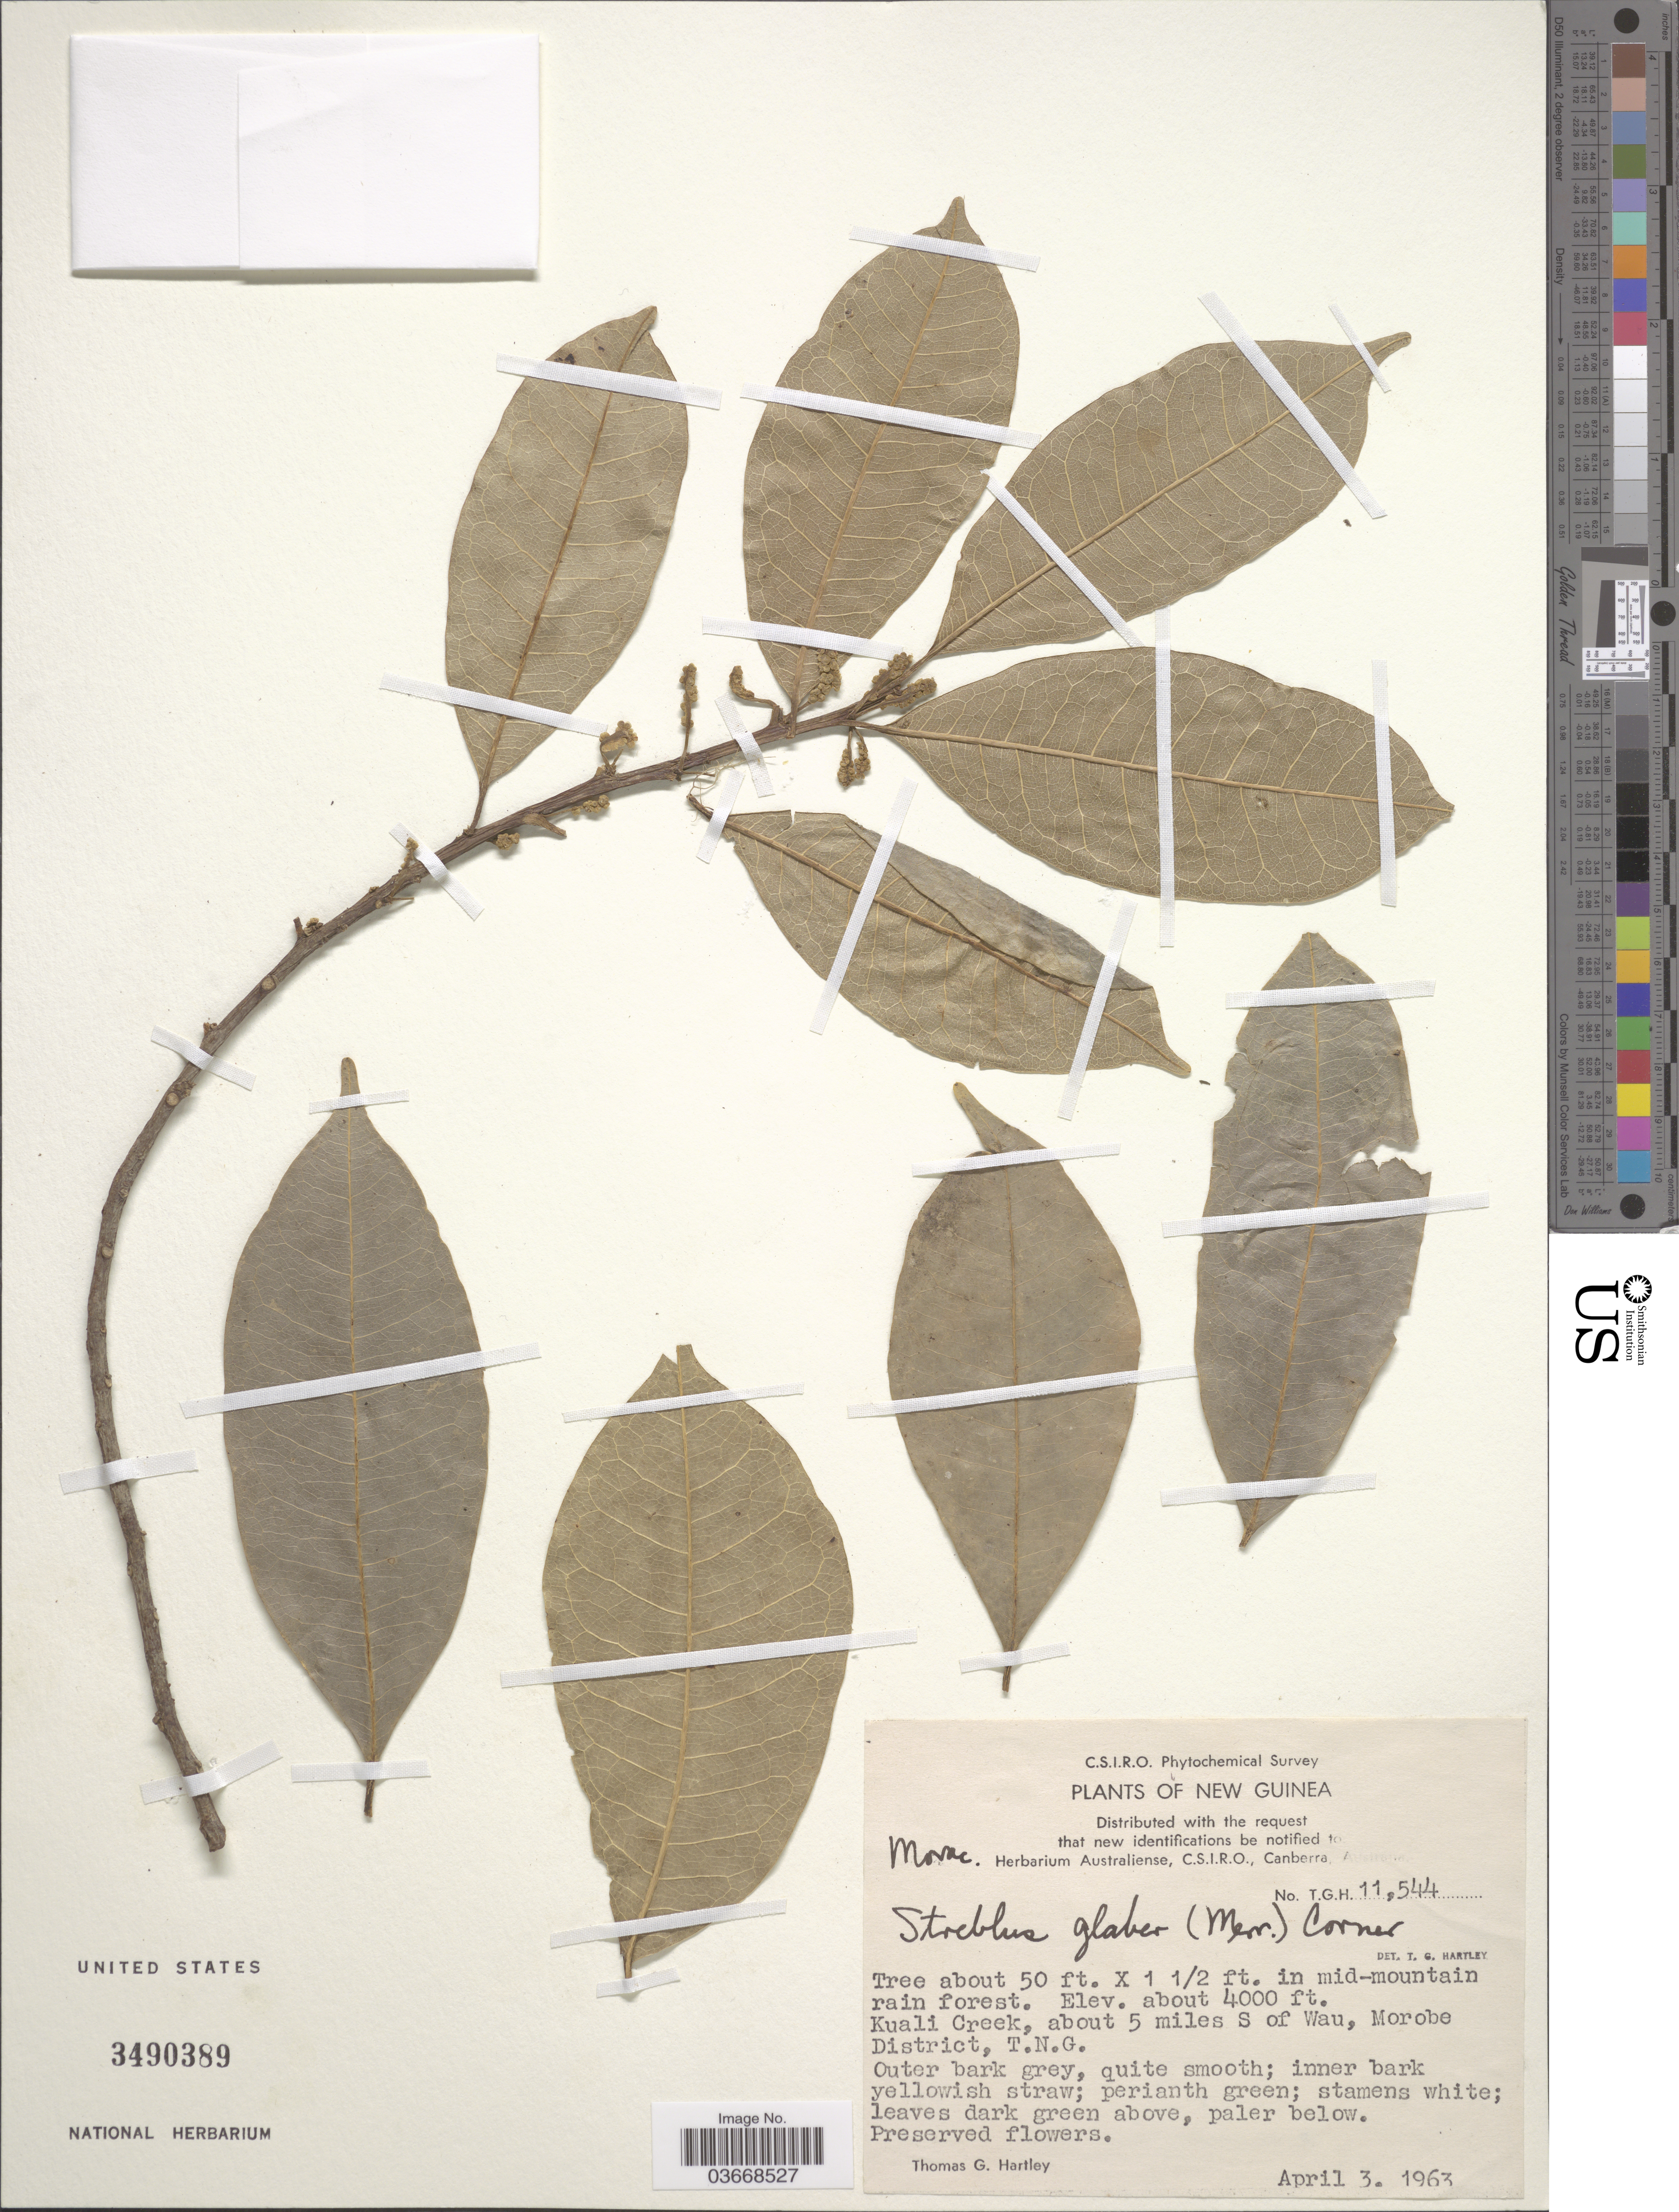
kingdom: Plantae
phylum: Tracheophyta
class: Magnoliopsida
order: Rosales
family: Moraceae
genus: Paratrophis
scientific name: Paratrophis glabra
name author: (Merr.) Steenis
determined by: Wagner, W. L., (BOT), Smithsonian Institution - National Museum of Natural History (UNITED STATES)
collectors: T. G. Hartley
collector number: TGH11544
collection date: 1963-04-03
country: Papua New Guinea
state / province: Morobe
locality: New Guinea. Kuali Creek, about 5 miles S of Wau, Morobe District, T.N.G.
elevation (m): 1219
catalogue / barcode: US 3490389